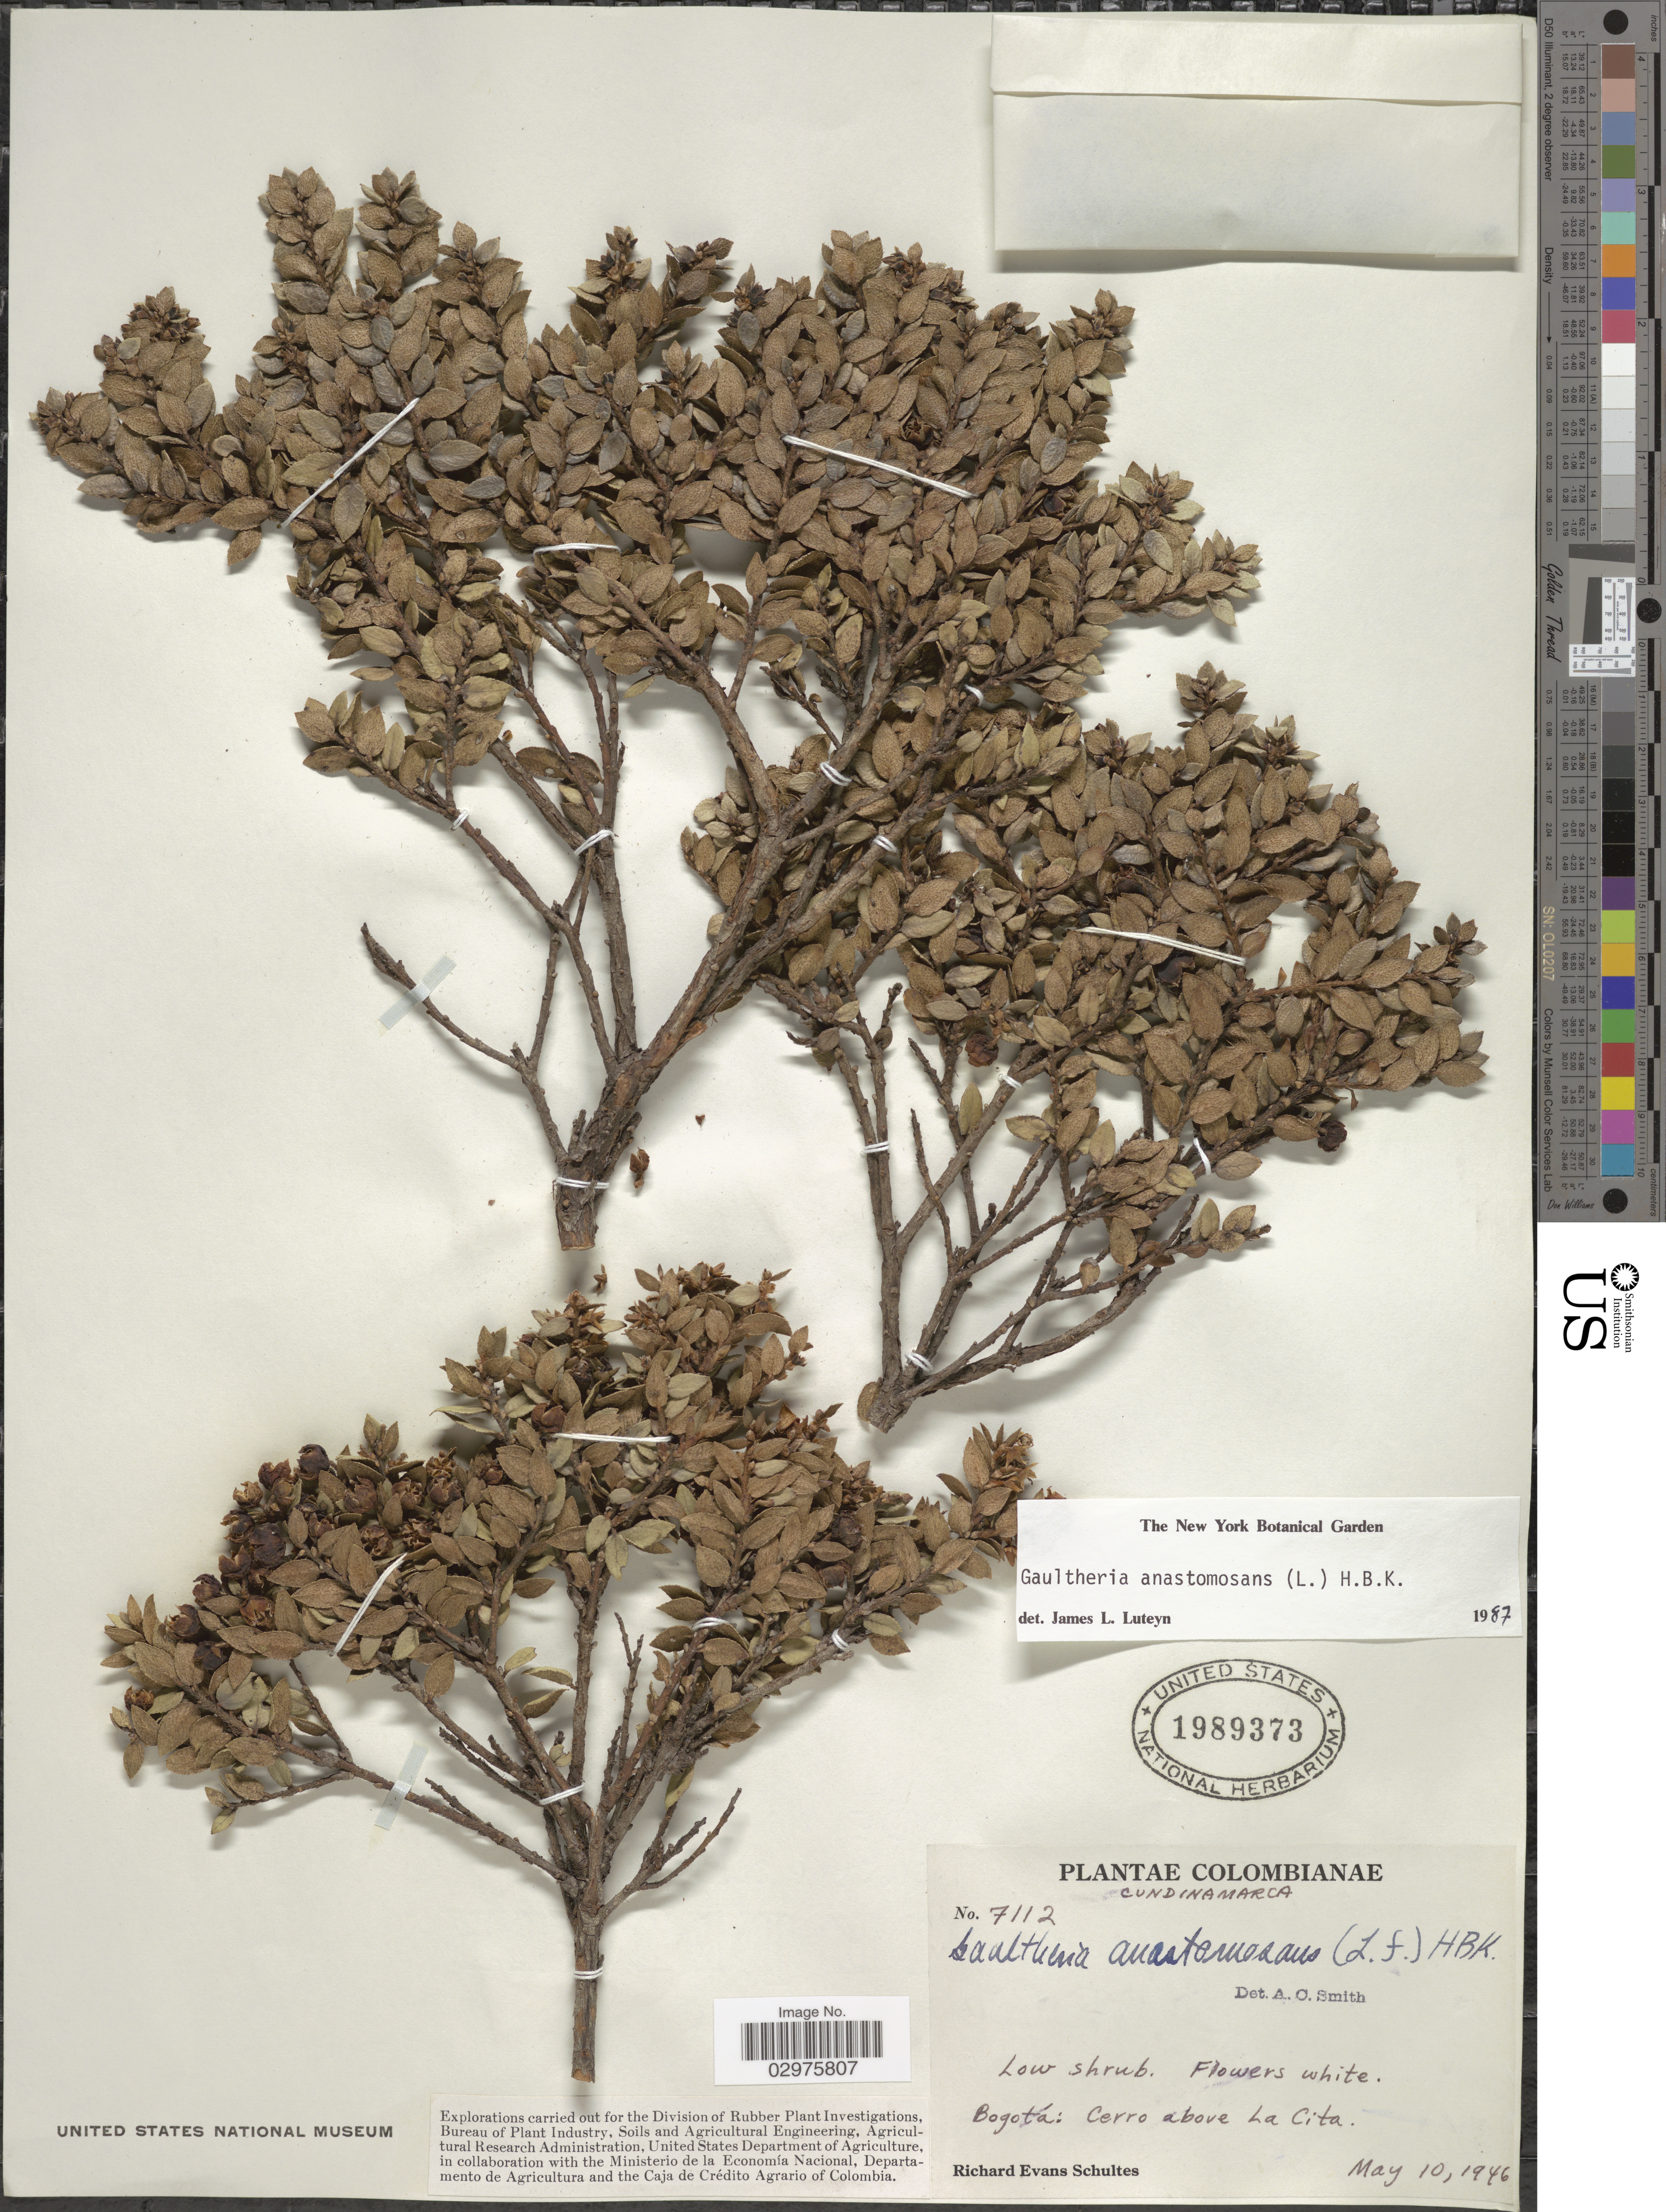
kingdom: Plantae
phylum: Tracheophyta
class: Magnoliopsida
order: Ericales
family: Ericaceae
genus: Gaultheria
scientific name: Gaultheria anastomosans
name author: (L. f.) Kunth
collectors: R. E. Schultes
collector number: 7112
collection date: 1946-05-10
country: Colombia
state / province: Cundinamarca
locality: Bogotá: Cerro above La Cita.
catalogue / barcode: US 1989373